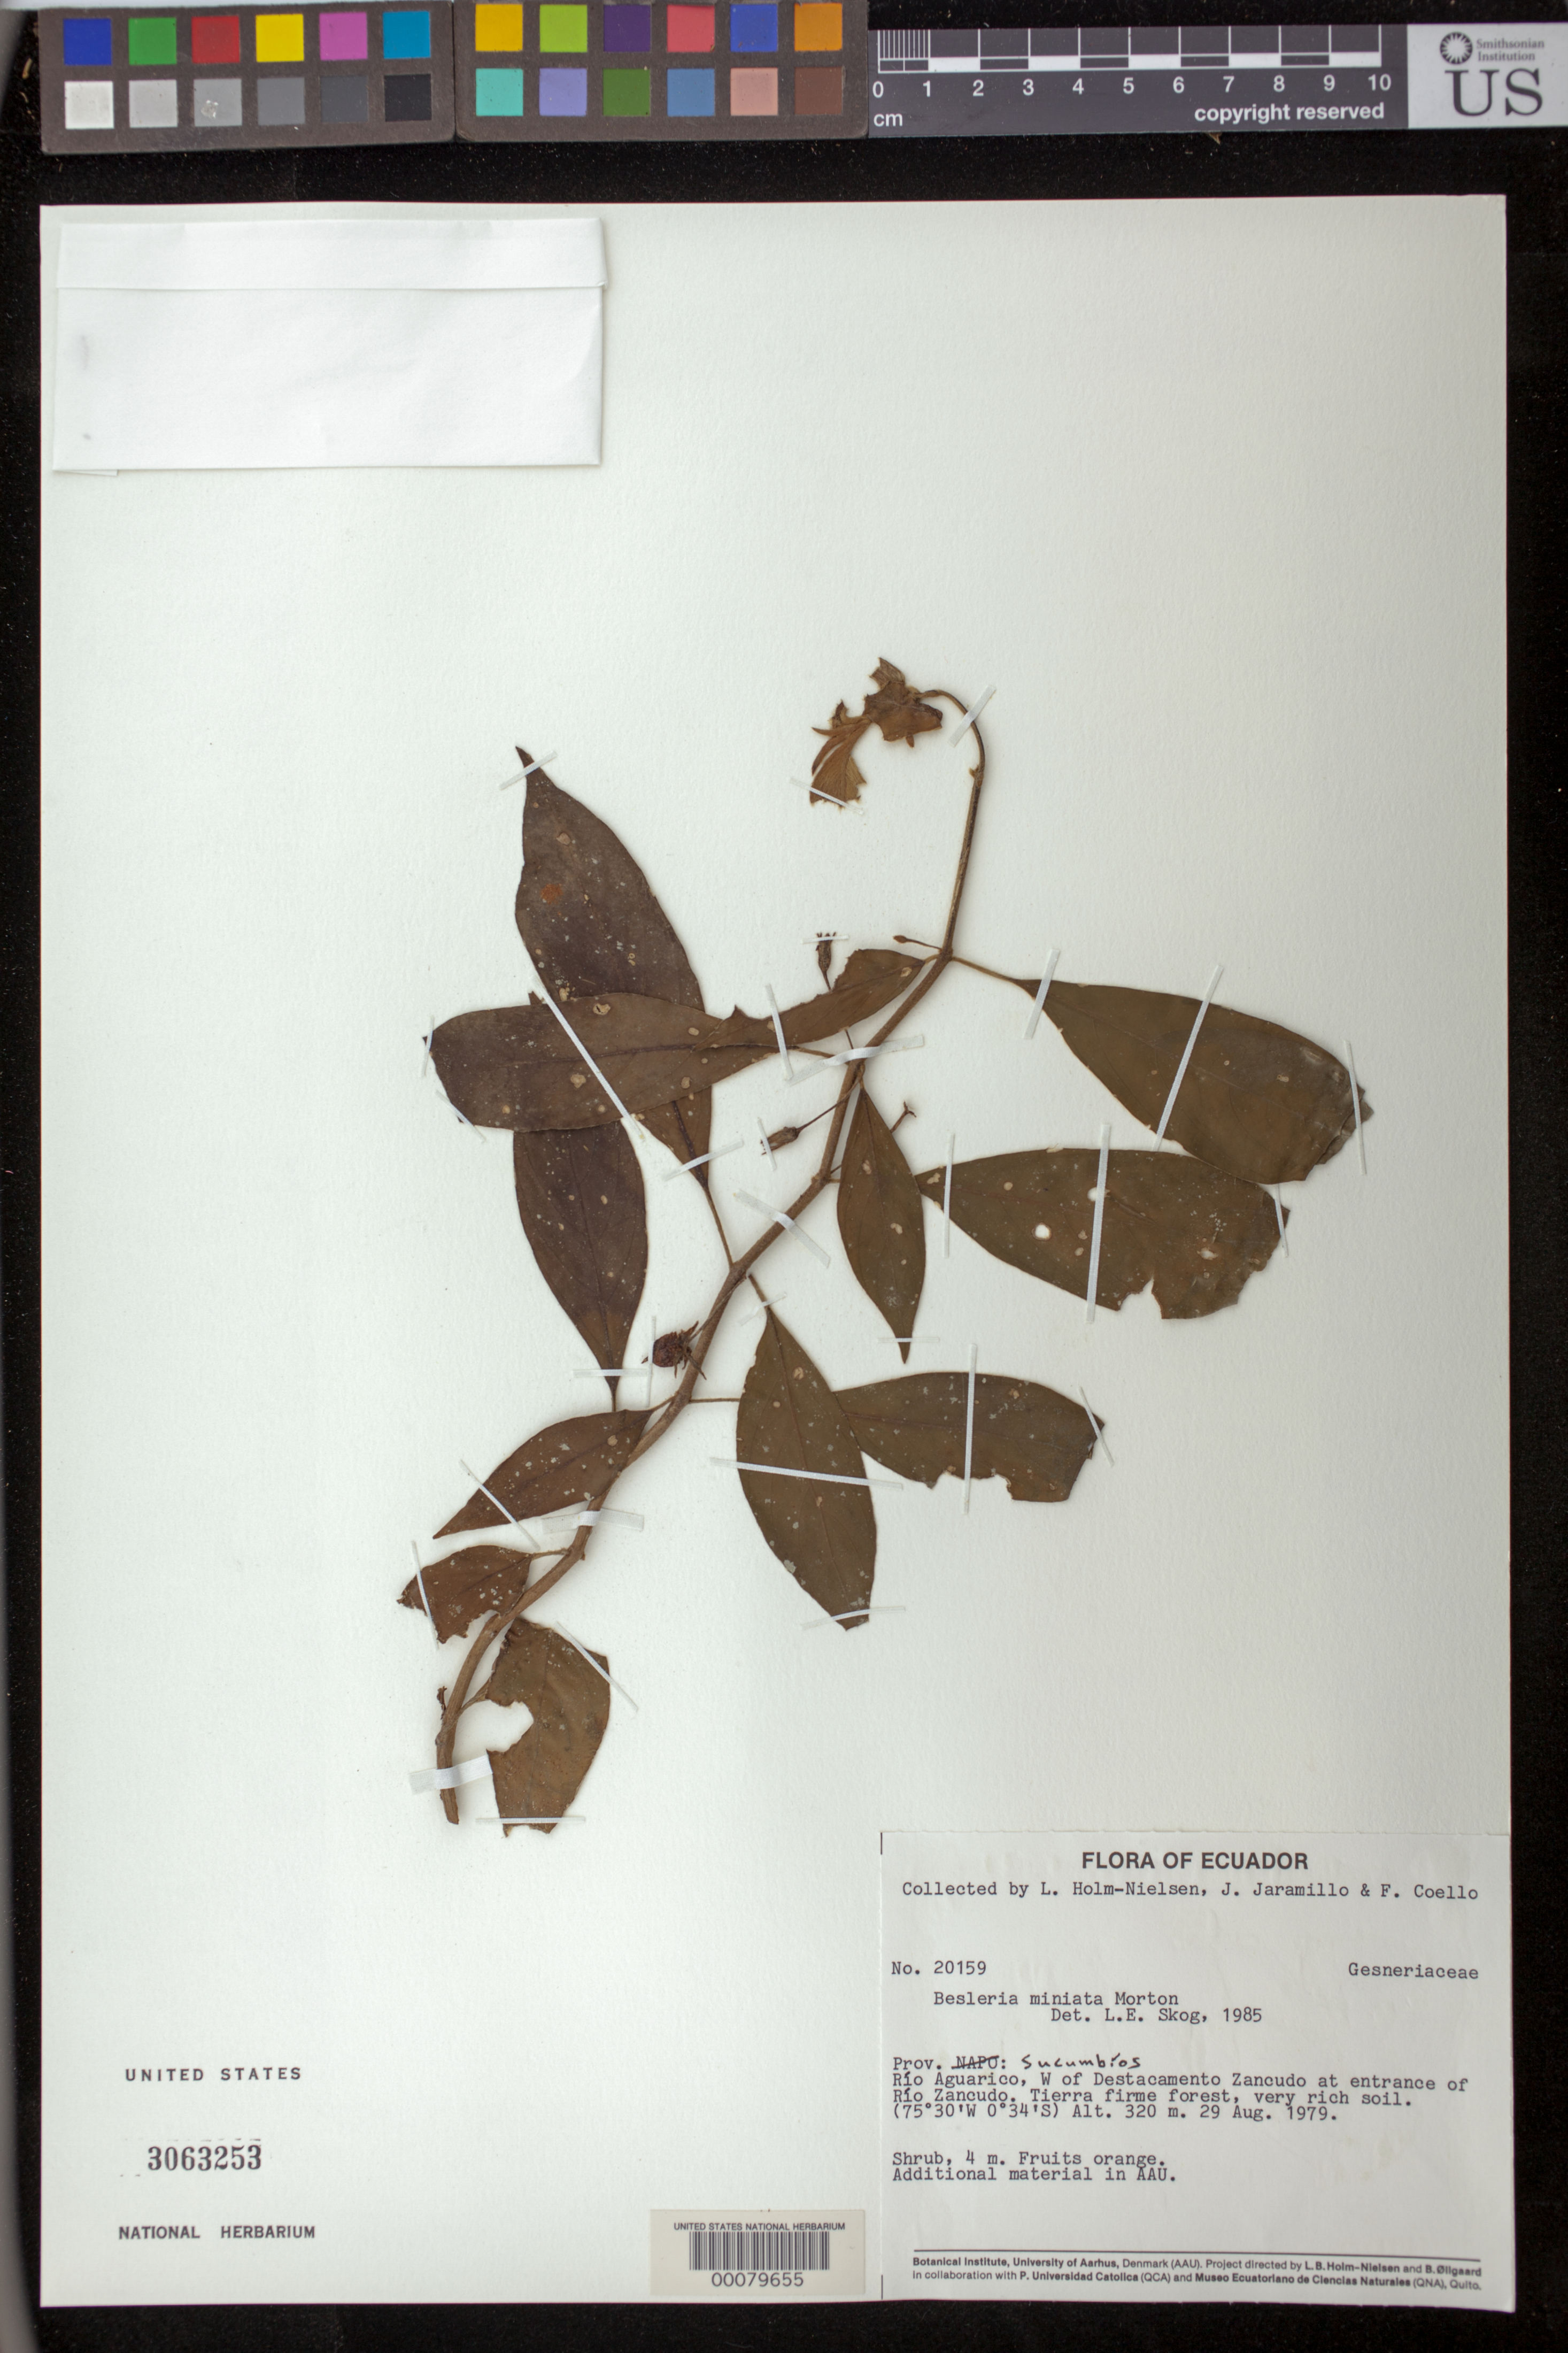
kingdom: Plantae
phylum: Tracheophyta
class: Magnoliopsida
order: Lamiales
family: Gesneriaceae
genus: Besleria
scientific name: Besleria miniata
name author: C.V. Morton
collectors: L. B. Holm-Nielsen & et al.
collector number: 20159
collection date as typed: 29 Aug 1979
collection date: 1979-08-29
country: Ecuador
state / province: Sucumbíos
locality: Napo.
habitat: Tierra firme forest, very rich soil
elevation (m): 320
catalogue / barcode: US 3063253